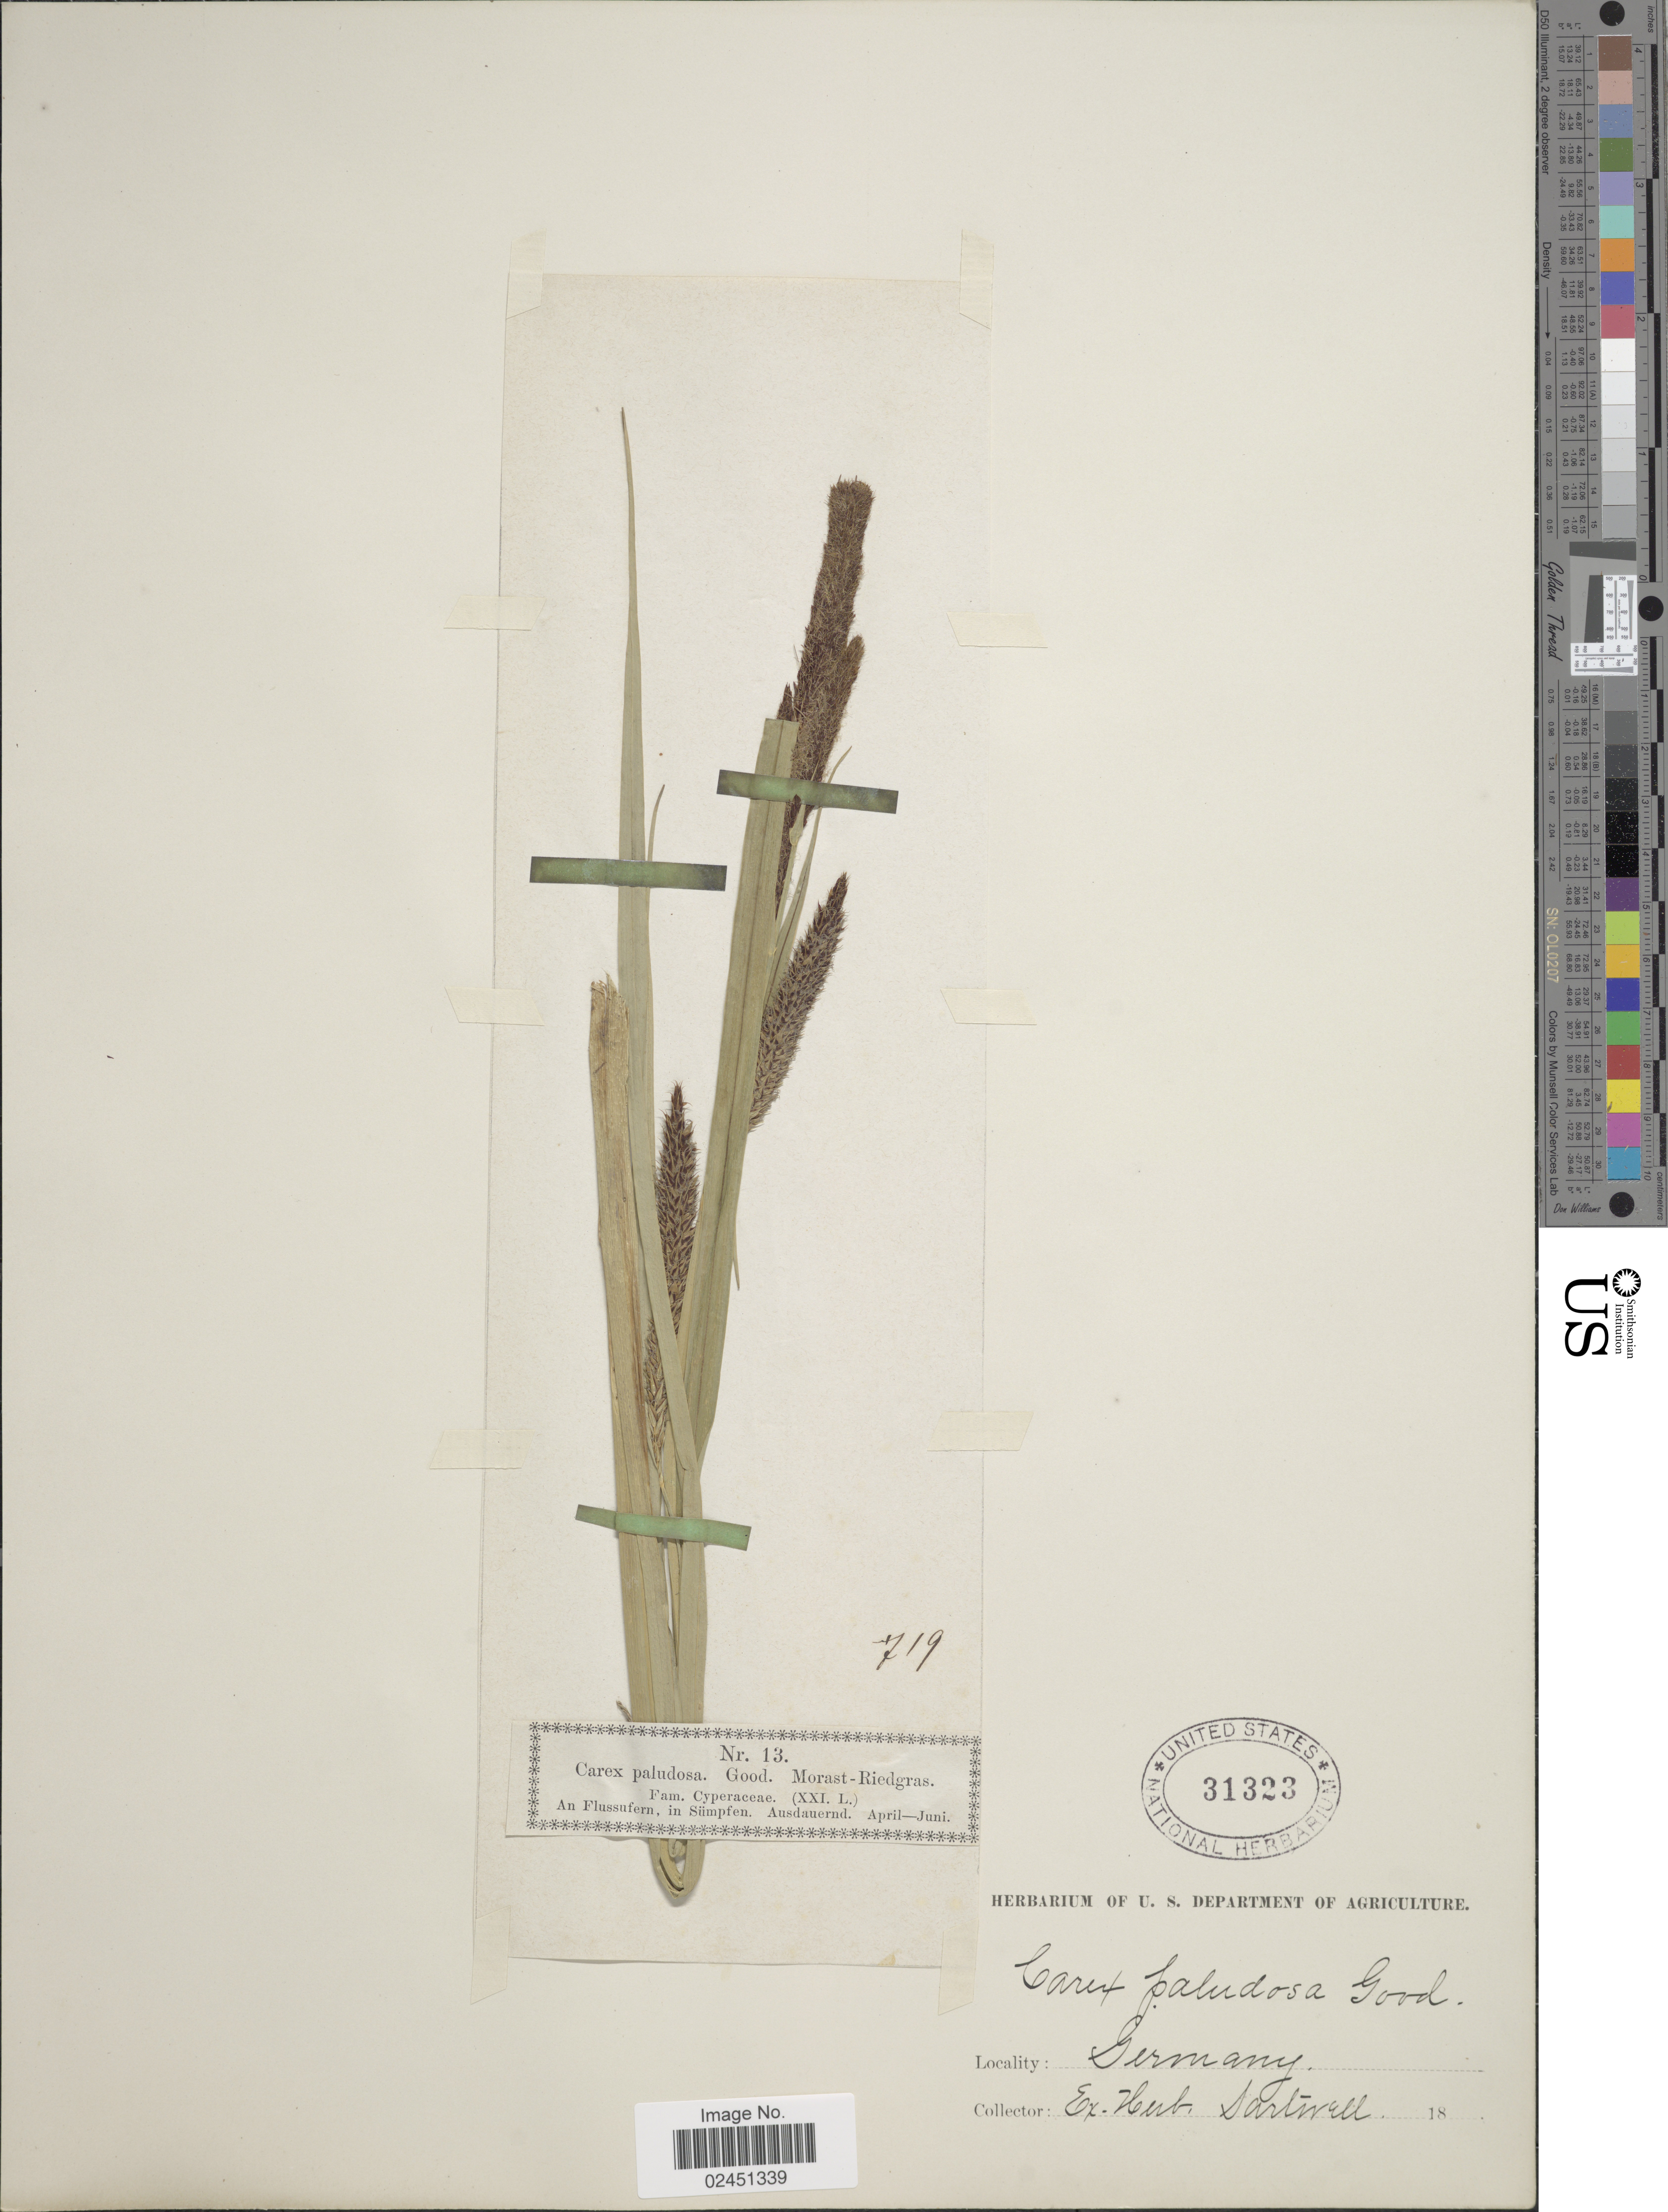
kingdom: Plantae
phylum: Tracheophyta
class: Liliopsida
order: Poales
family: Cyperaceae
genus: Carex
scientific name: Carex acutiformis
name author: Ehrh.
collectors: ex herb. Sartwell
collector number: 13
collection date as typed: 18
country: Germany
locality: An Flussufern, in Sumpfen, Ausdauernd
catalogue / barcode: US 31323